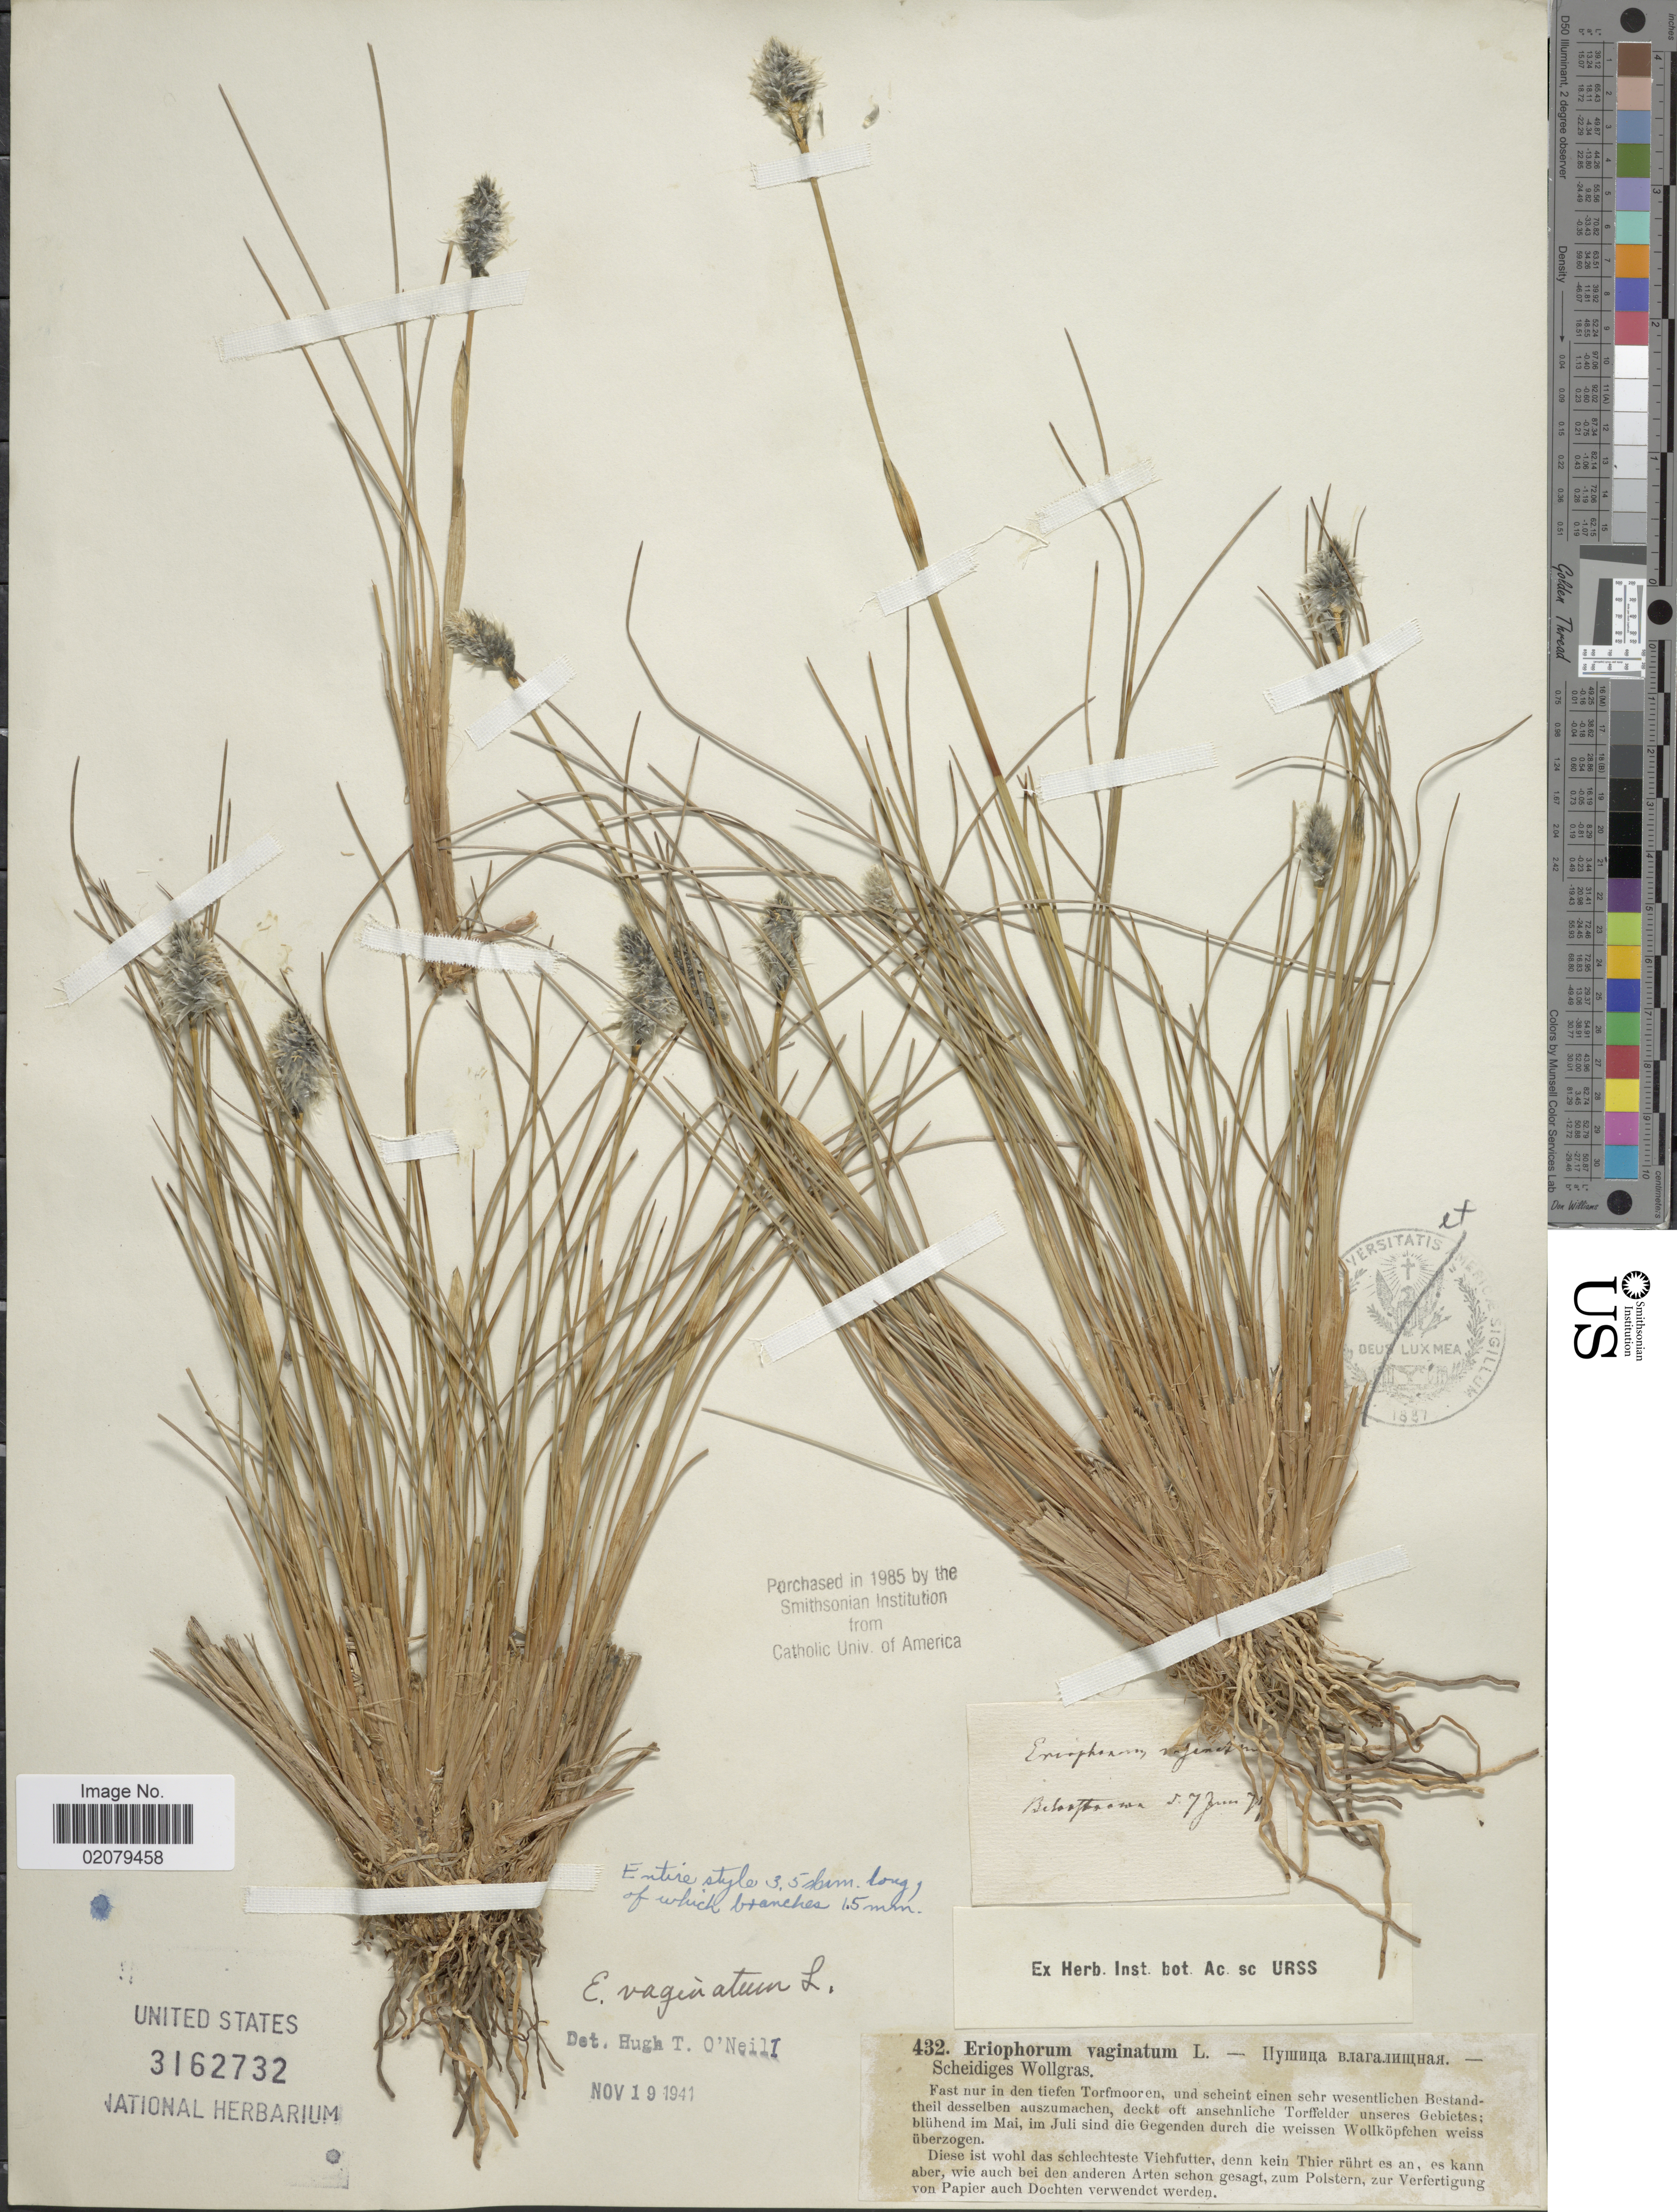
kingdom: Plantae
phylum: Tracheophyta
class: Liliopsida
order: Poales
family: Cyperaceae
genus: Eriophorum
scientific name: Eriophorum vaginatum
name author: L.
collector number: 432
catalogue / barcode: US 3162732